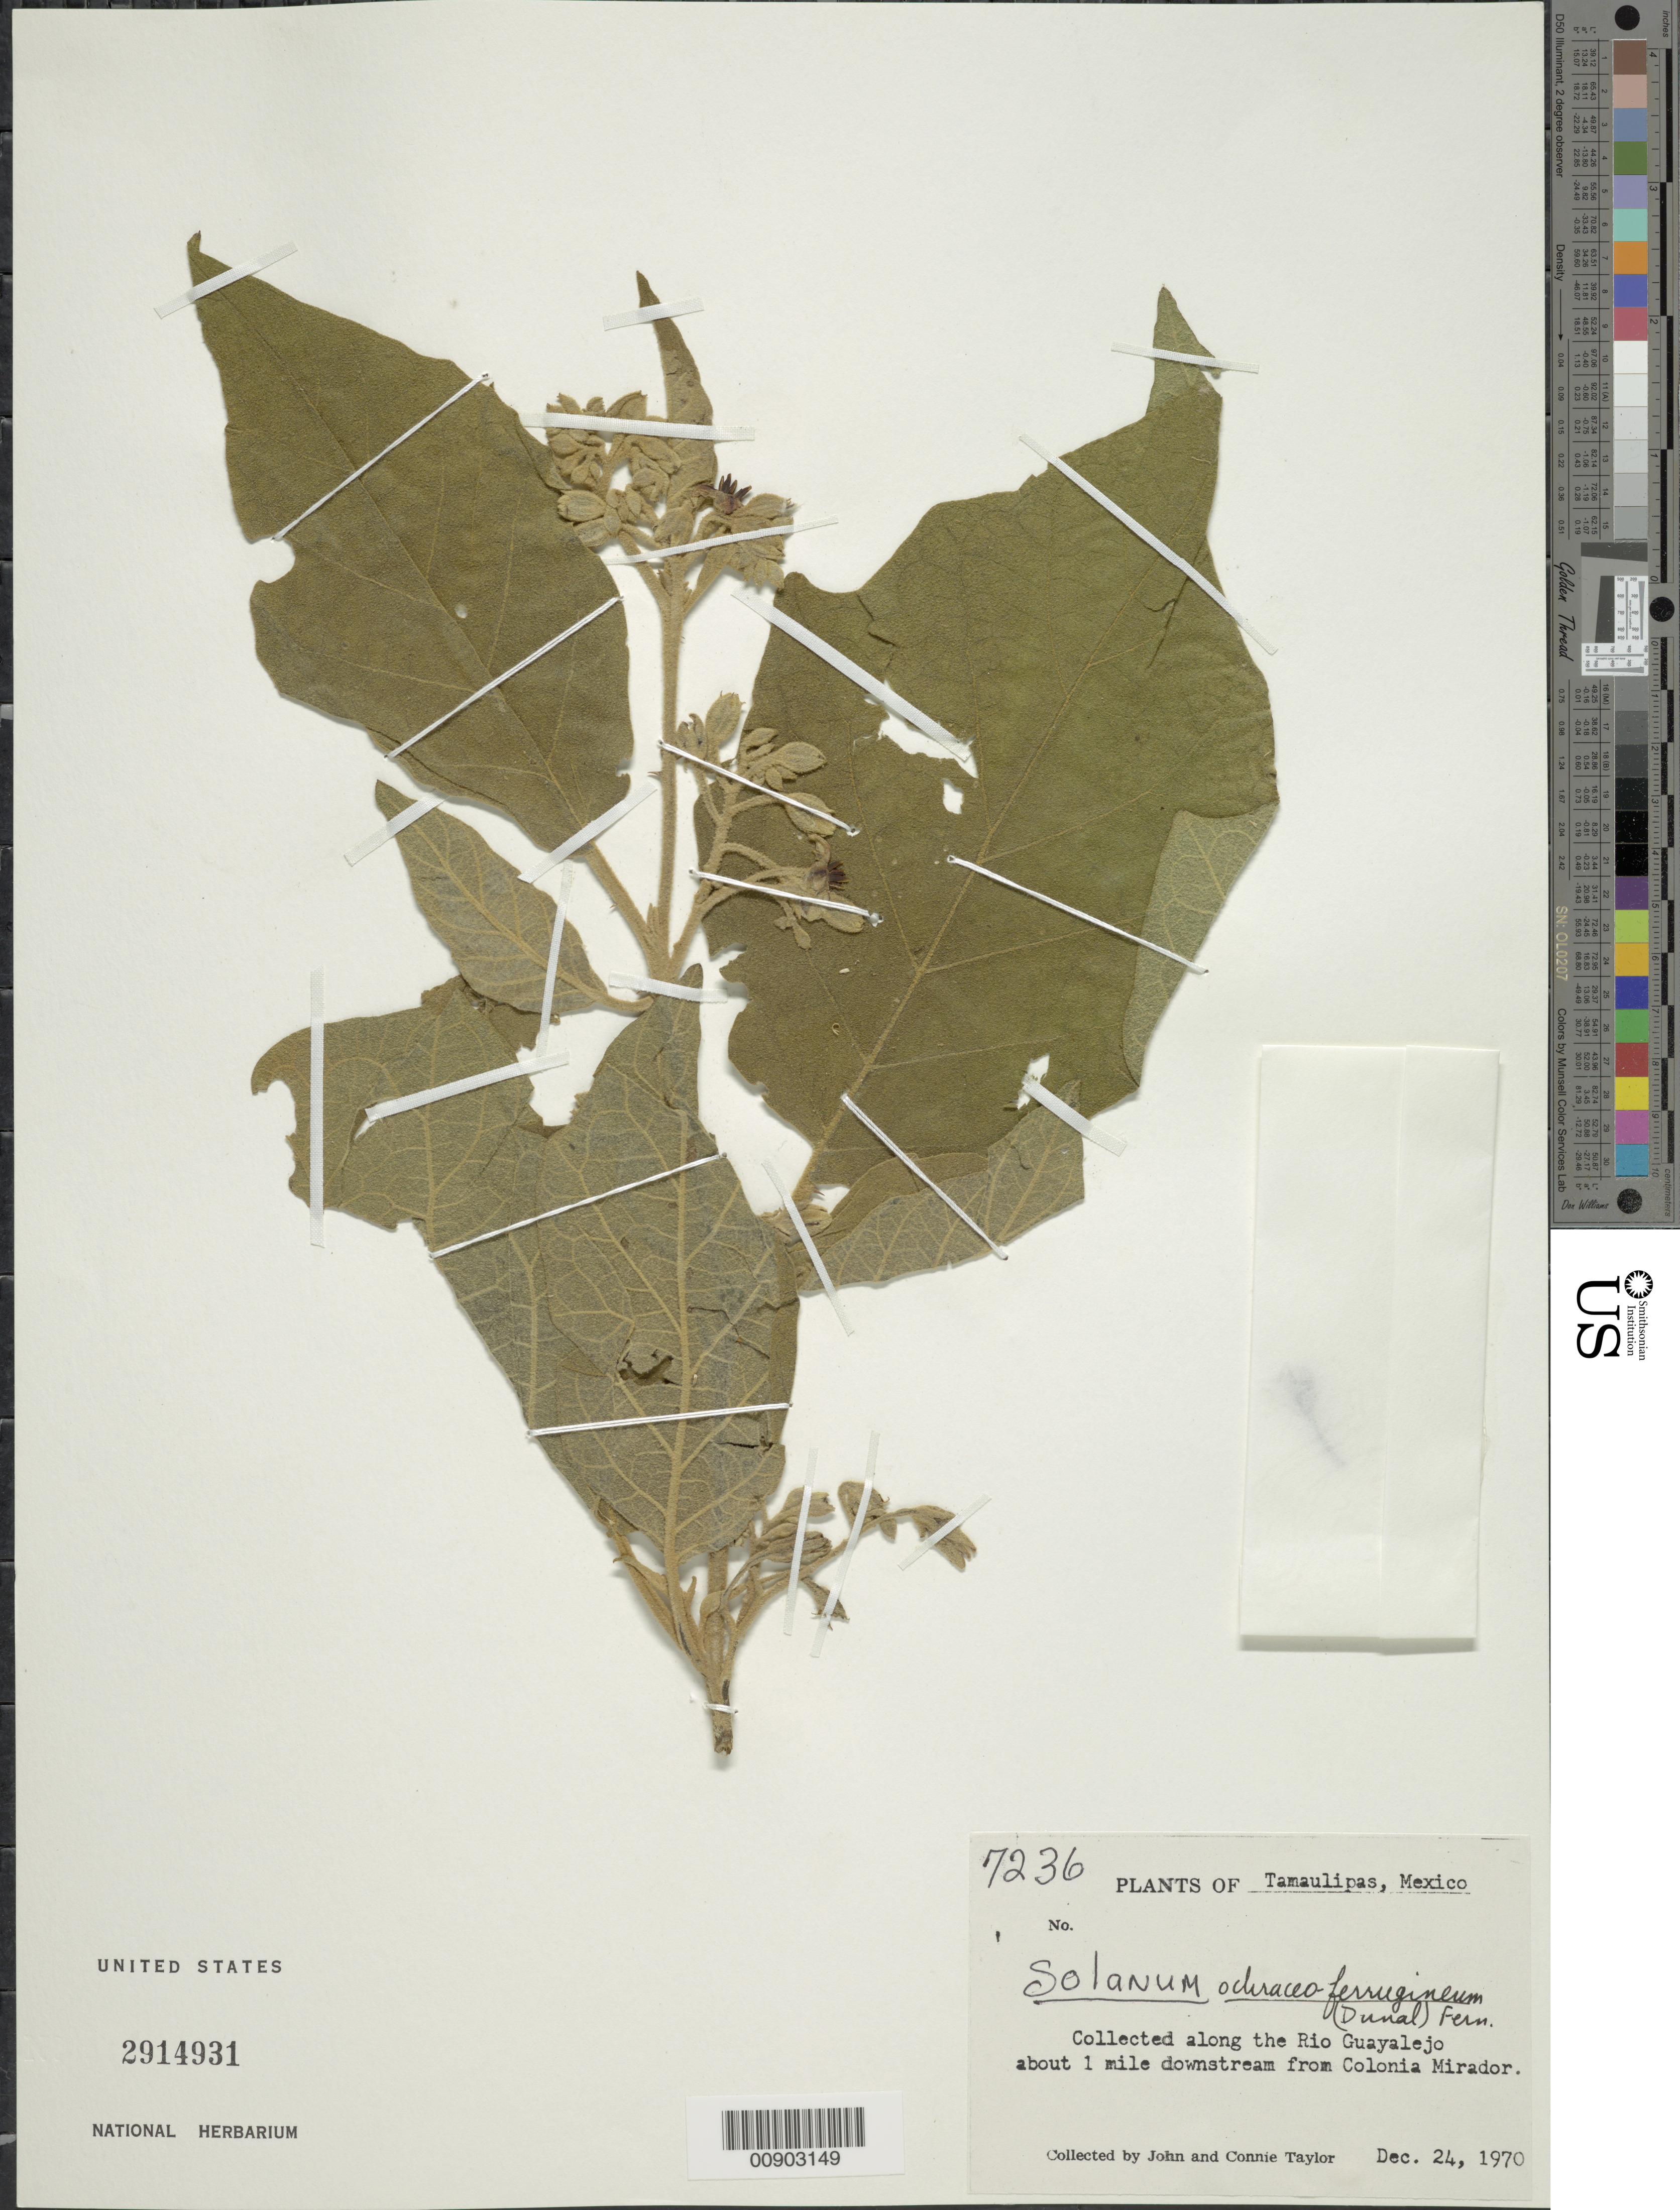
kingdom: Plantae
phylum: Tracheophyta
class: Magnoliopsida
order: Solanales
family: Solanaceae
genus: Solanum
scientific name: Solanum ochraceo-ferrugineum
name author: (Dunal) Fernald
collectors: J. Taylor & C. Taylor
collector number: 7236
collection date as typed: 24 Dec 1970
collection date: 1970-12-24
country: Mexico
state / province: Tamaulipas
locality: Along the Río Guayalejo about 1 mile downstream from Colonia Mirador, Tamaulipas.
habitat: Along river.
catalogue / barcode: US 2914931